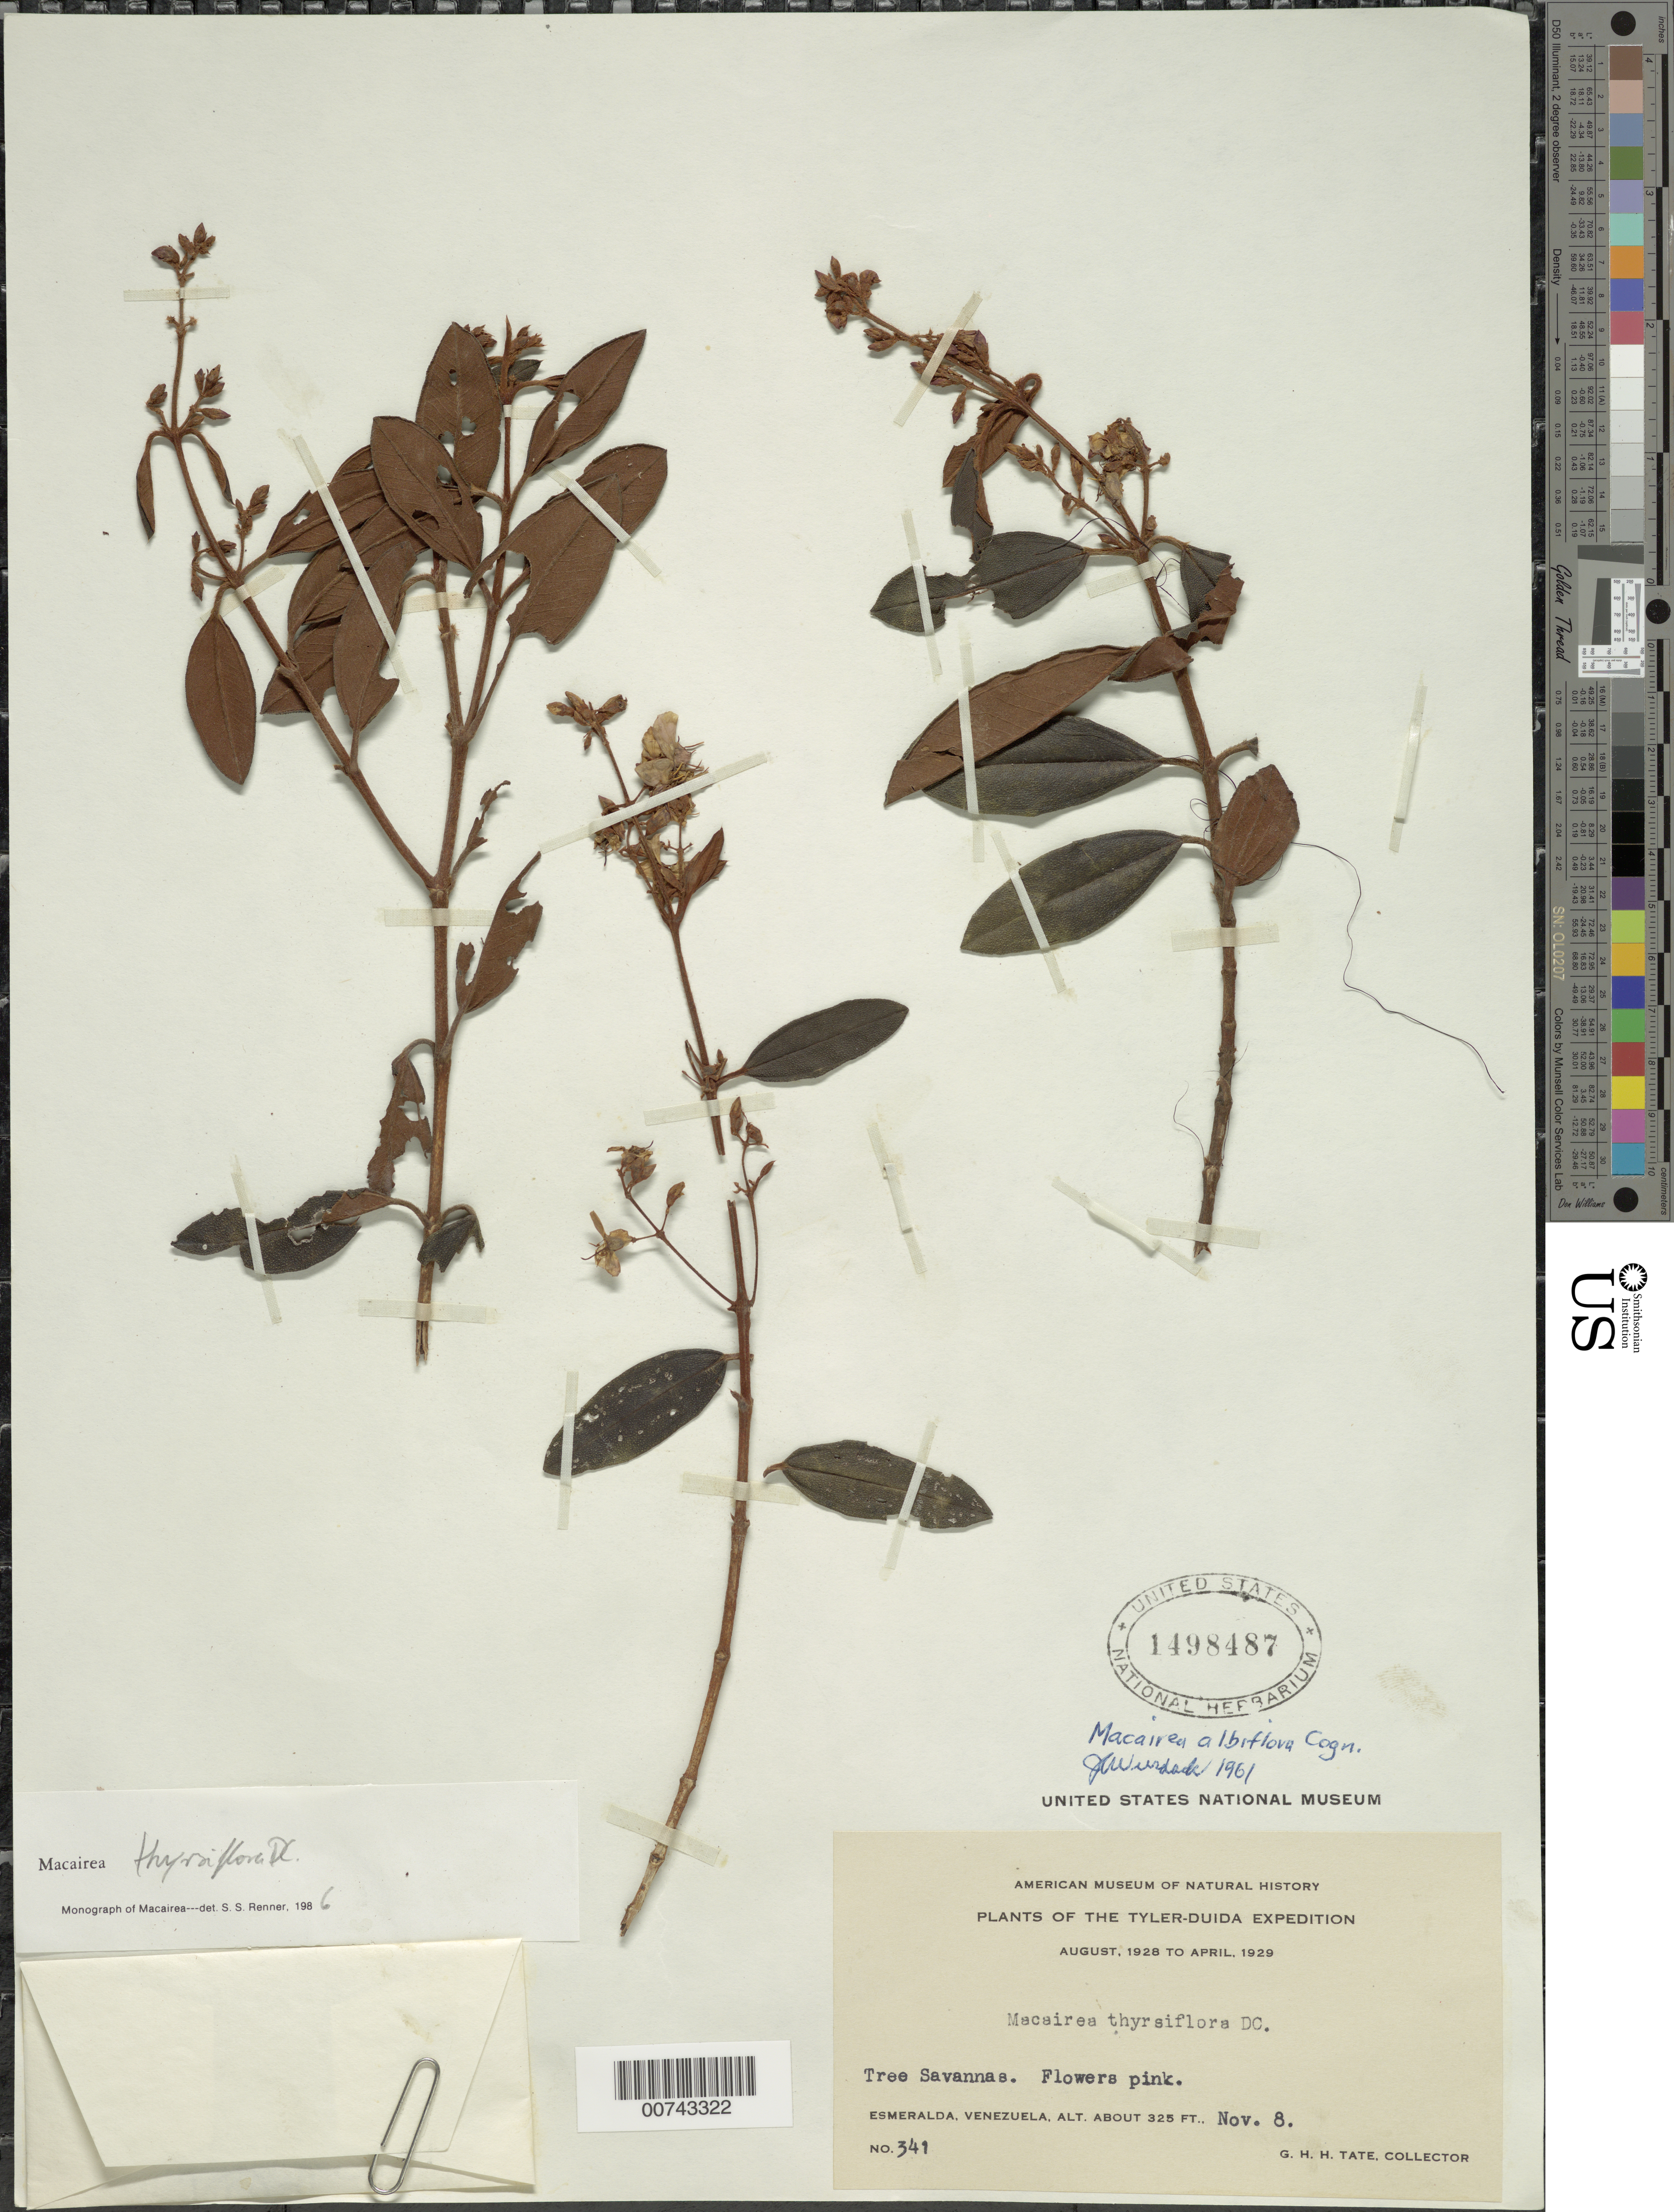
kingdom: Plantae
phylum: Tracheophyta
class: Magnoliopsida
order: Myrtales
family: Melastomataceae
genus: Macairea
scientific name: Macairea thyrsiflora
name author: DC.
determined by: Nunes da Silva, Diego, (RB), Jardim Botanico do Rio de Janeiro - Herbario (BRAZIL)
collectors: G. H. H.Tate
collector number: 341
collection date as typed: Aug-28 to Apr-28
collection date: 1928-04/1928-08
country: Venezuela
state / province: Amazonas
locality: Esmeralda (Tyler-Duida Expedition)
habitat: Tree savannas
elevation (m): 99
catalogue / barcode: US 1498487